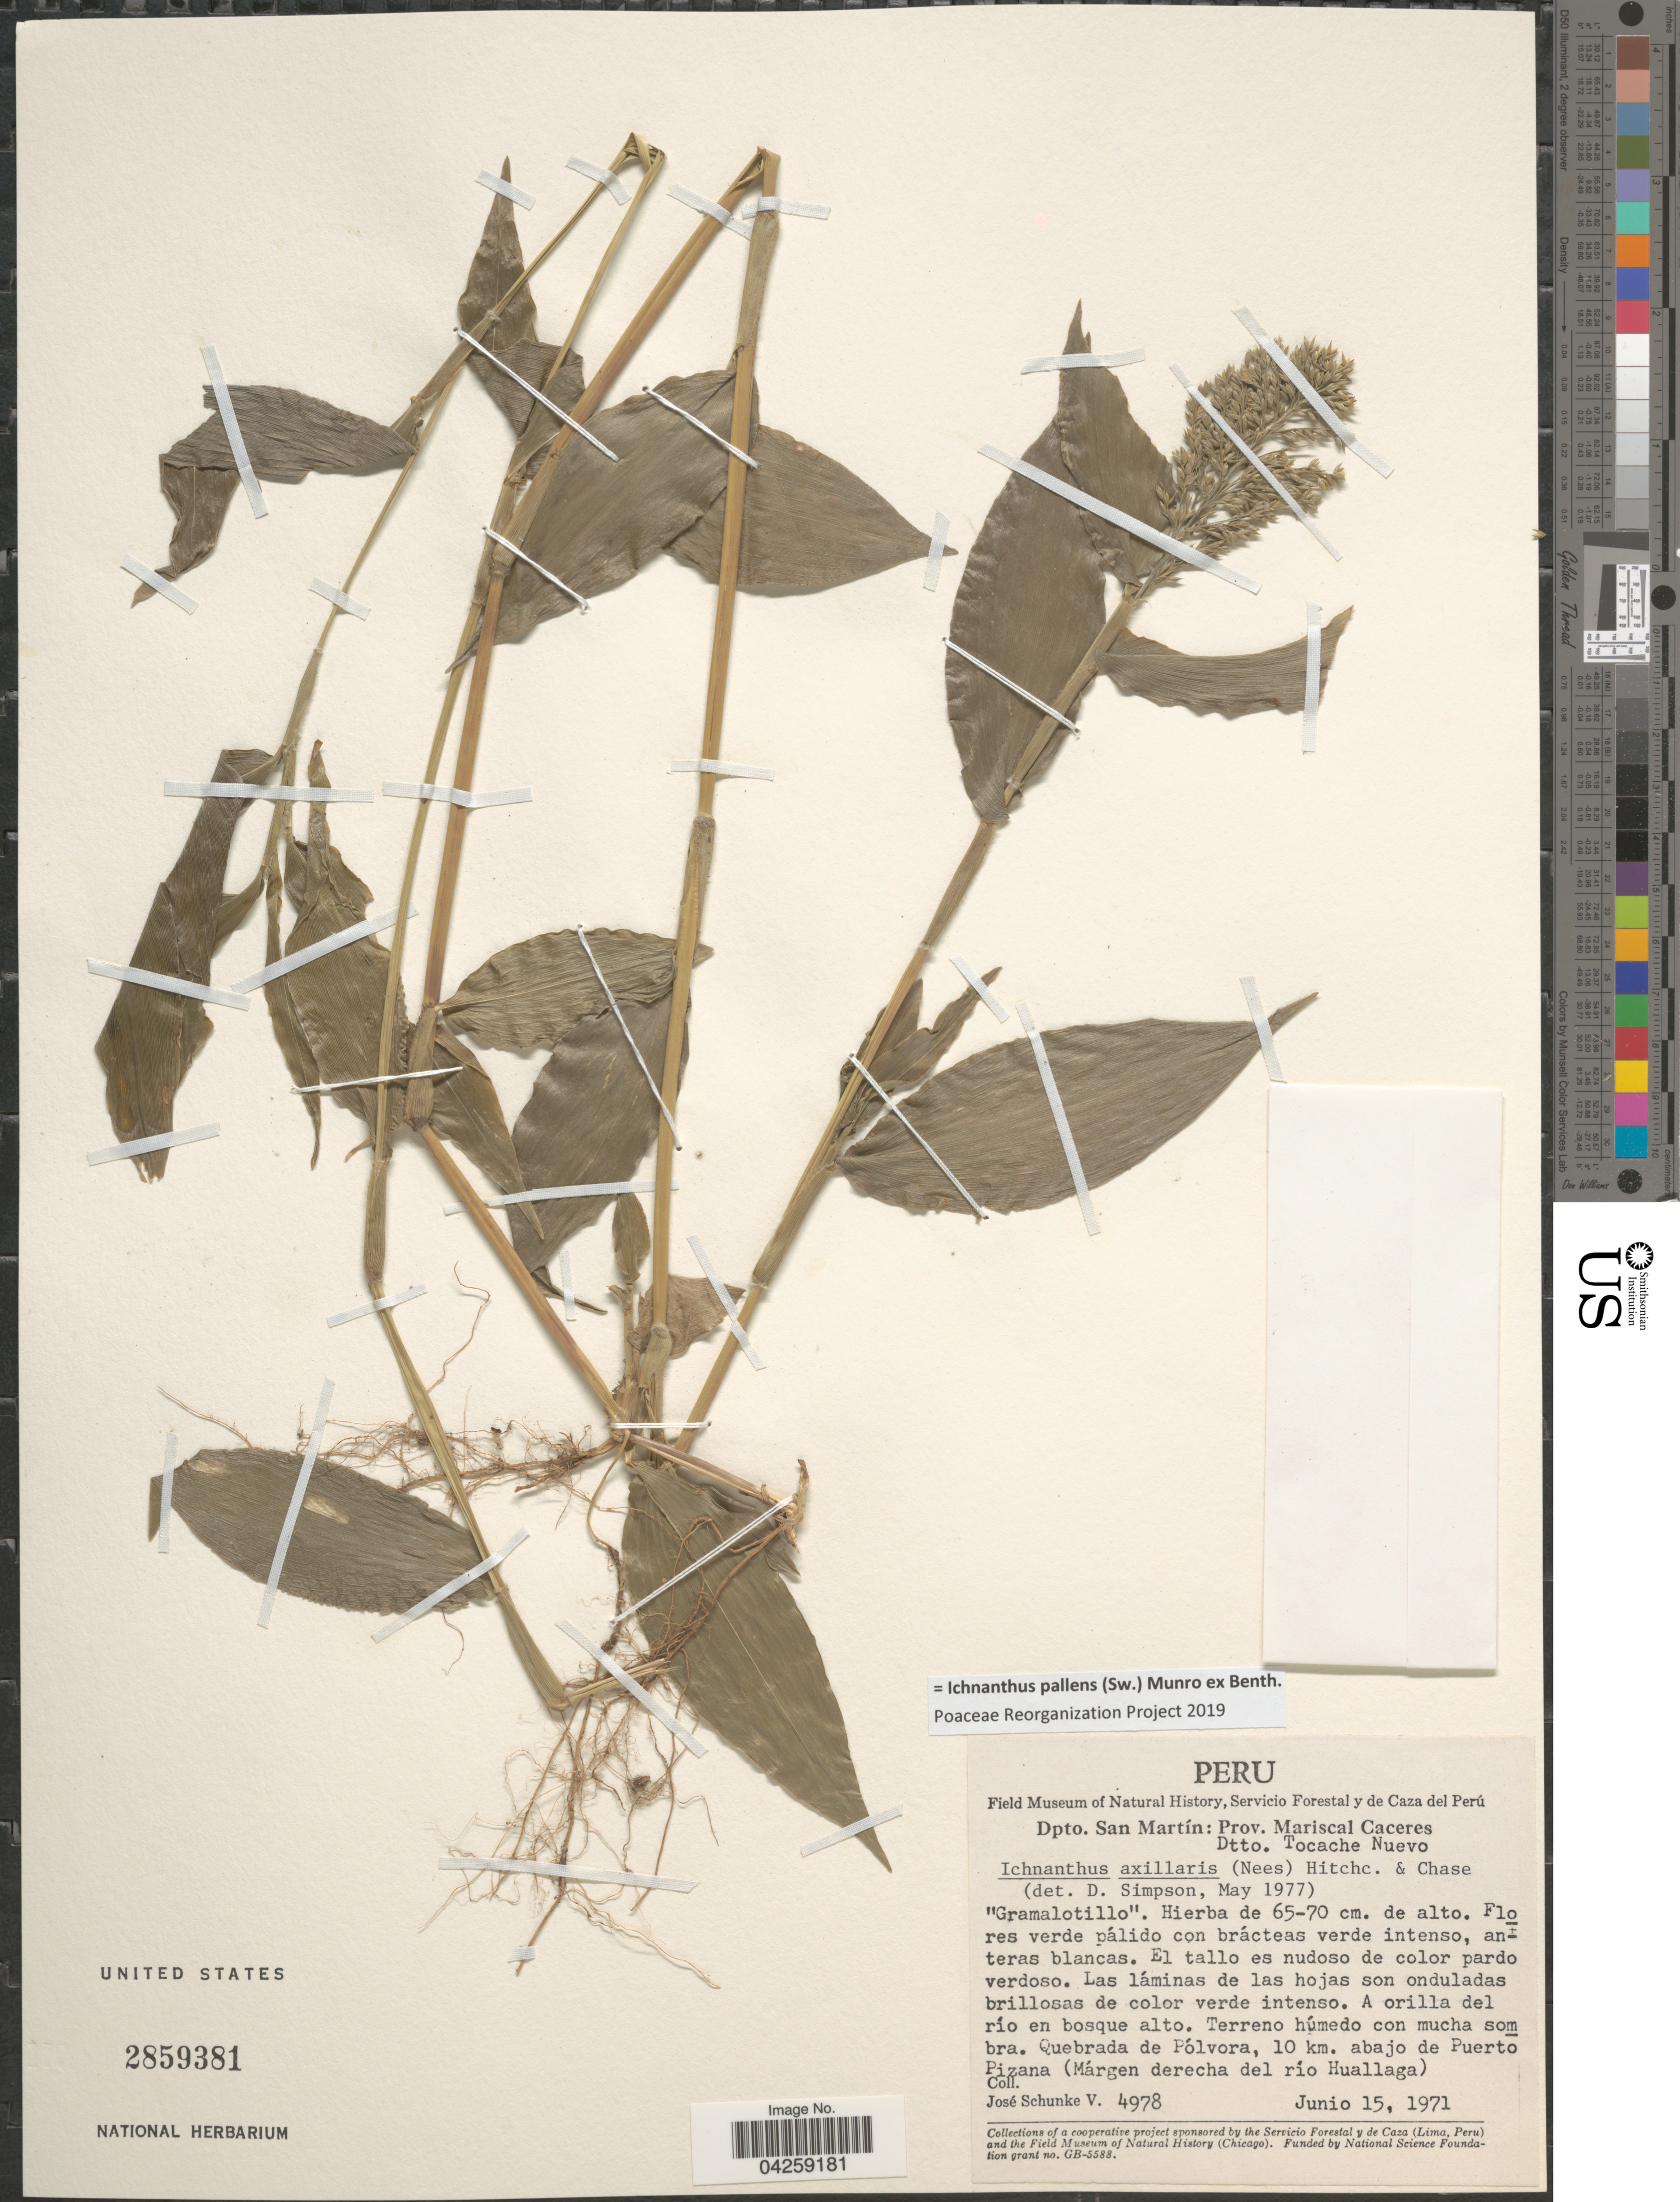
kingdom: Plantae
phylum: Tracheophyta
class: Liliopsida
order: Poales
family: Poaceae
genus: Ichnanthus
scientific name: Ichnanthus pallens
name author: (Sw.) Munro ex Benth.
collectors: J. Schunke Vigo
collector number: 4978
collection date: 1971-06-15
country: Peru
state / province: San Martín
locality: Dpto. San Martín: Prov. Mariscal Caceres Dtto. Tocache Nuevo. Quebrada de Pólvora, 10 km. abajo de Puerto Pizana (Márgen derecha del río Huallaga).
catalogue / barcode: US 2859381